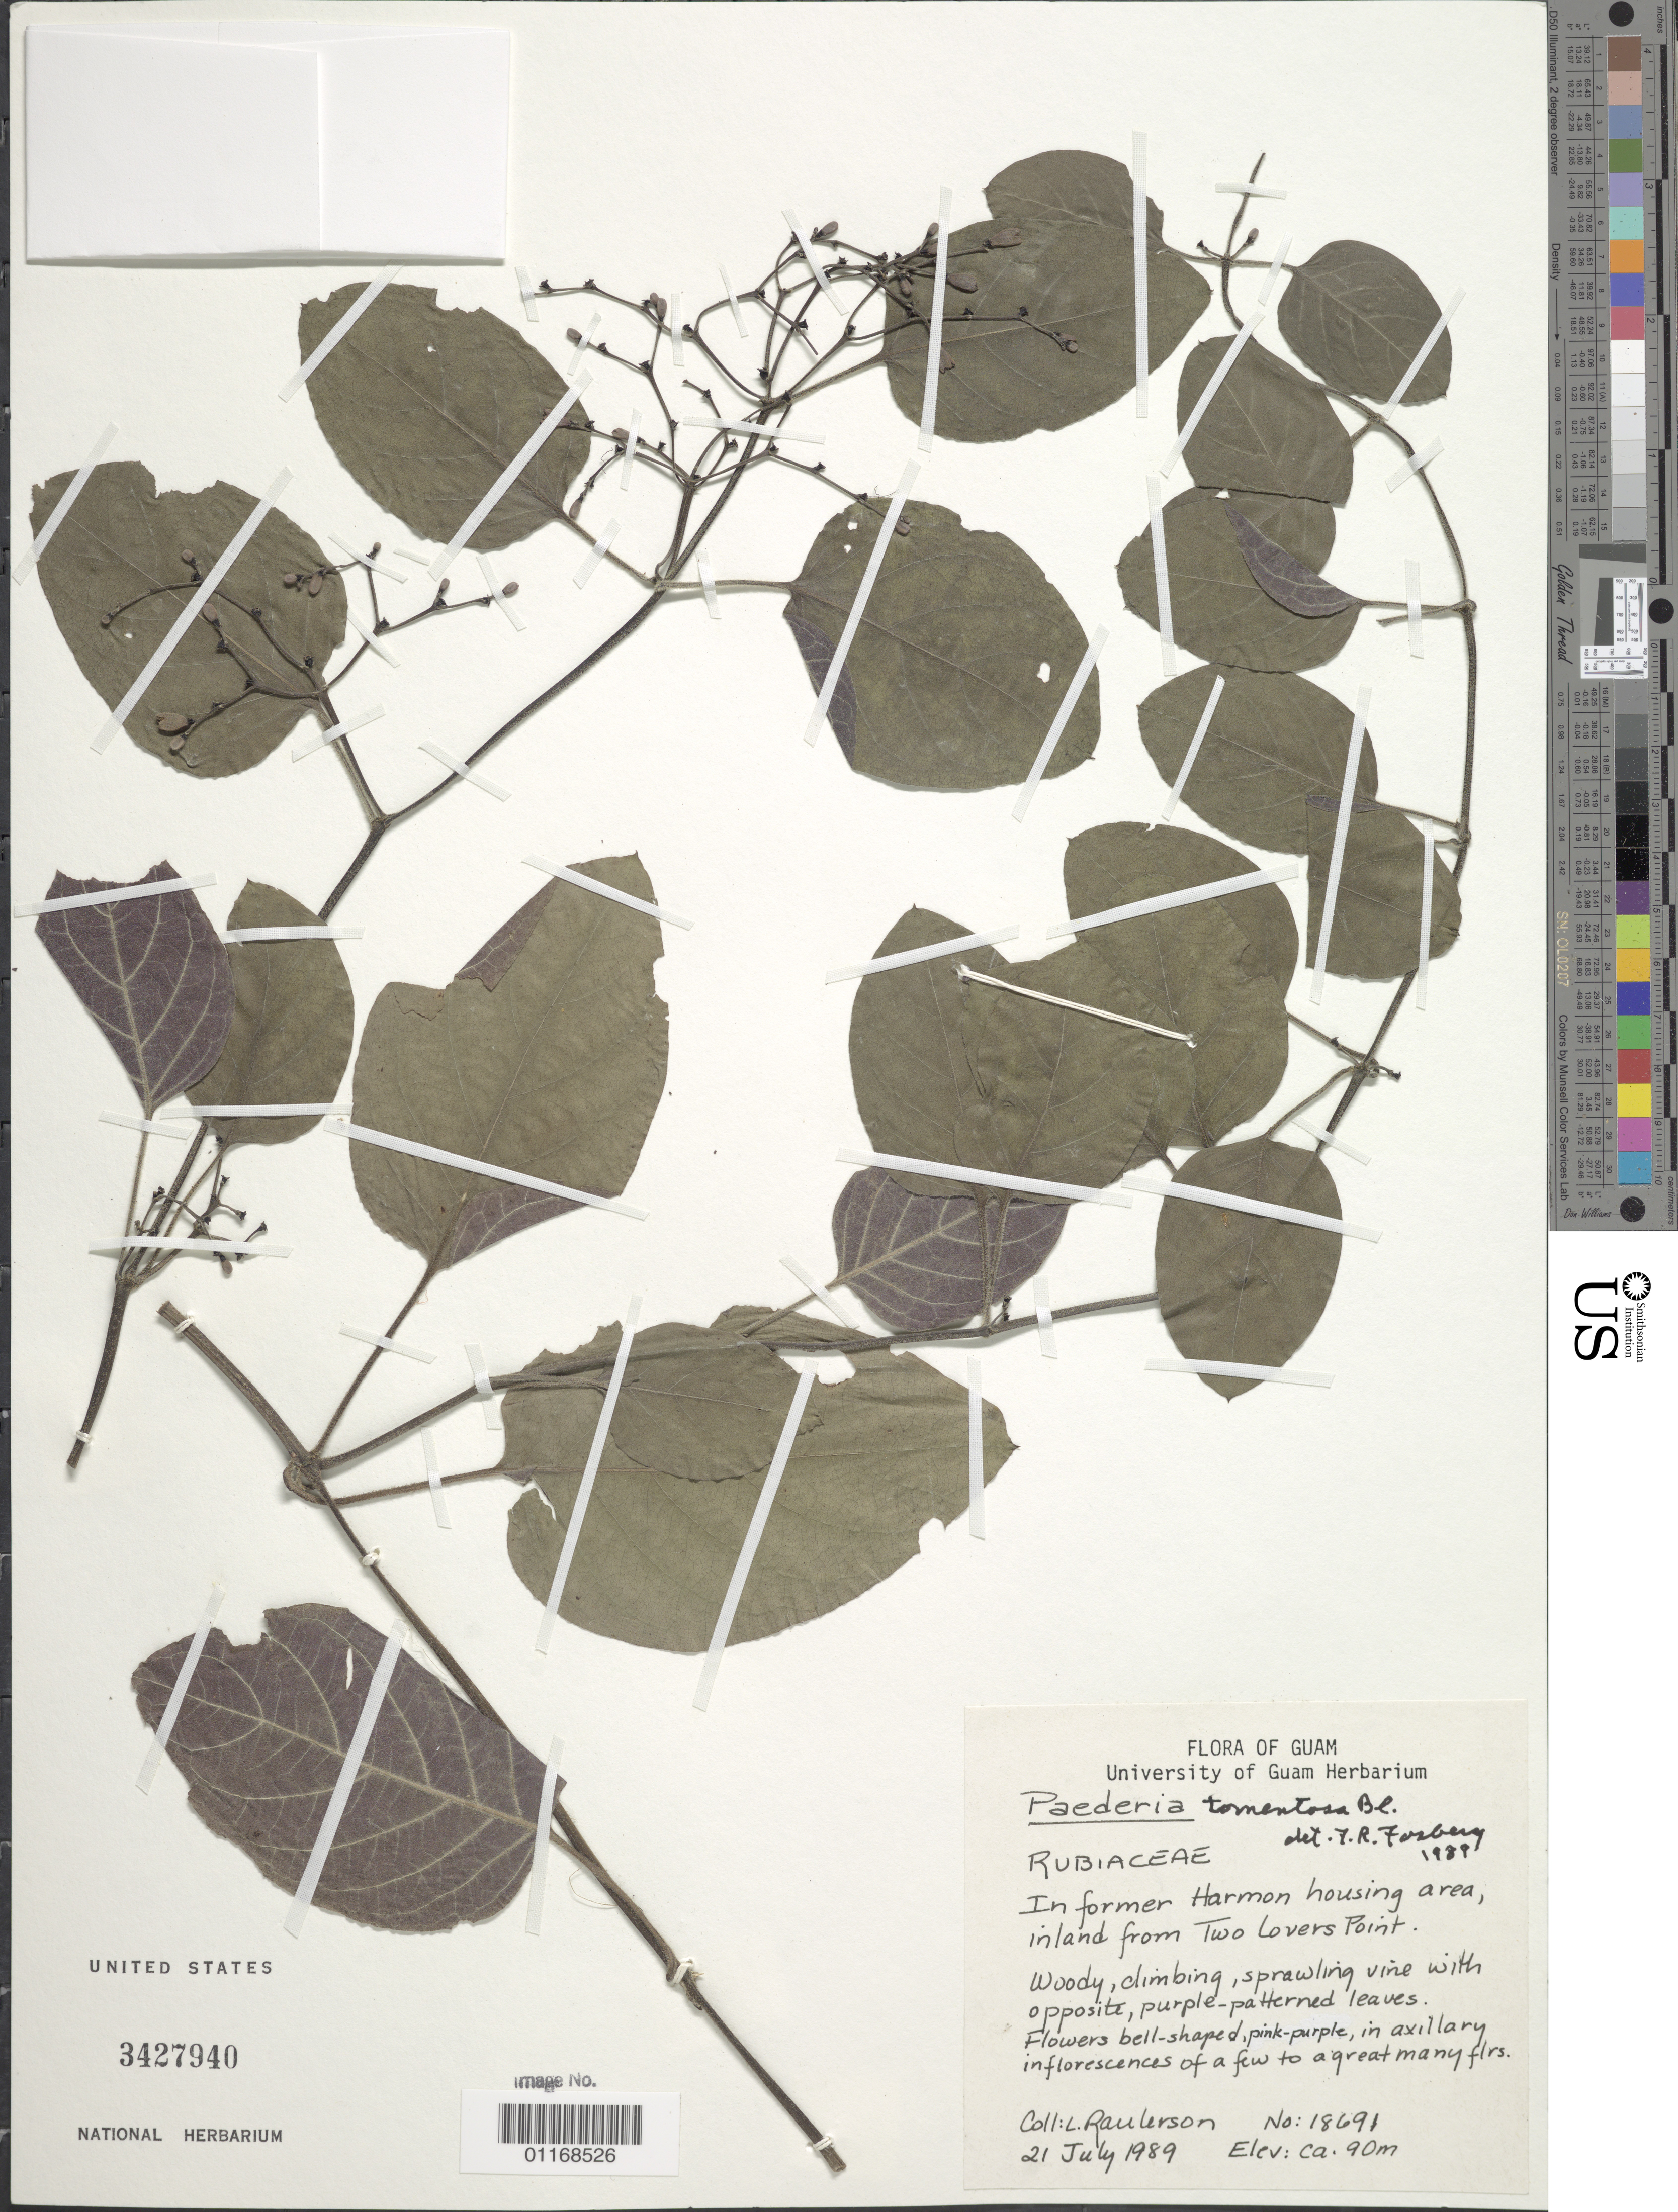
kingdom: Plantae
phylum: Tracheophyta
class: Magnoliopsida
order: Gentianales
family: Rubiaceae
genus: Paederia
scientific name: Paederia tomentosa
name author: Blume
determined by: Fosberg, F. R.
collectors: L. Raulerson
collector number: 18691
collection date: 1989-07-21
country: Guam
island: Guam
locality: In former Harmon housing area, inland from Two Lovers Point.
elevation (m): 90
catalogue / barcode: US 3427940